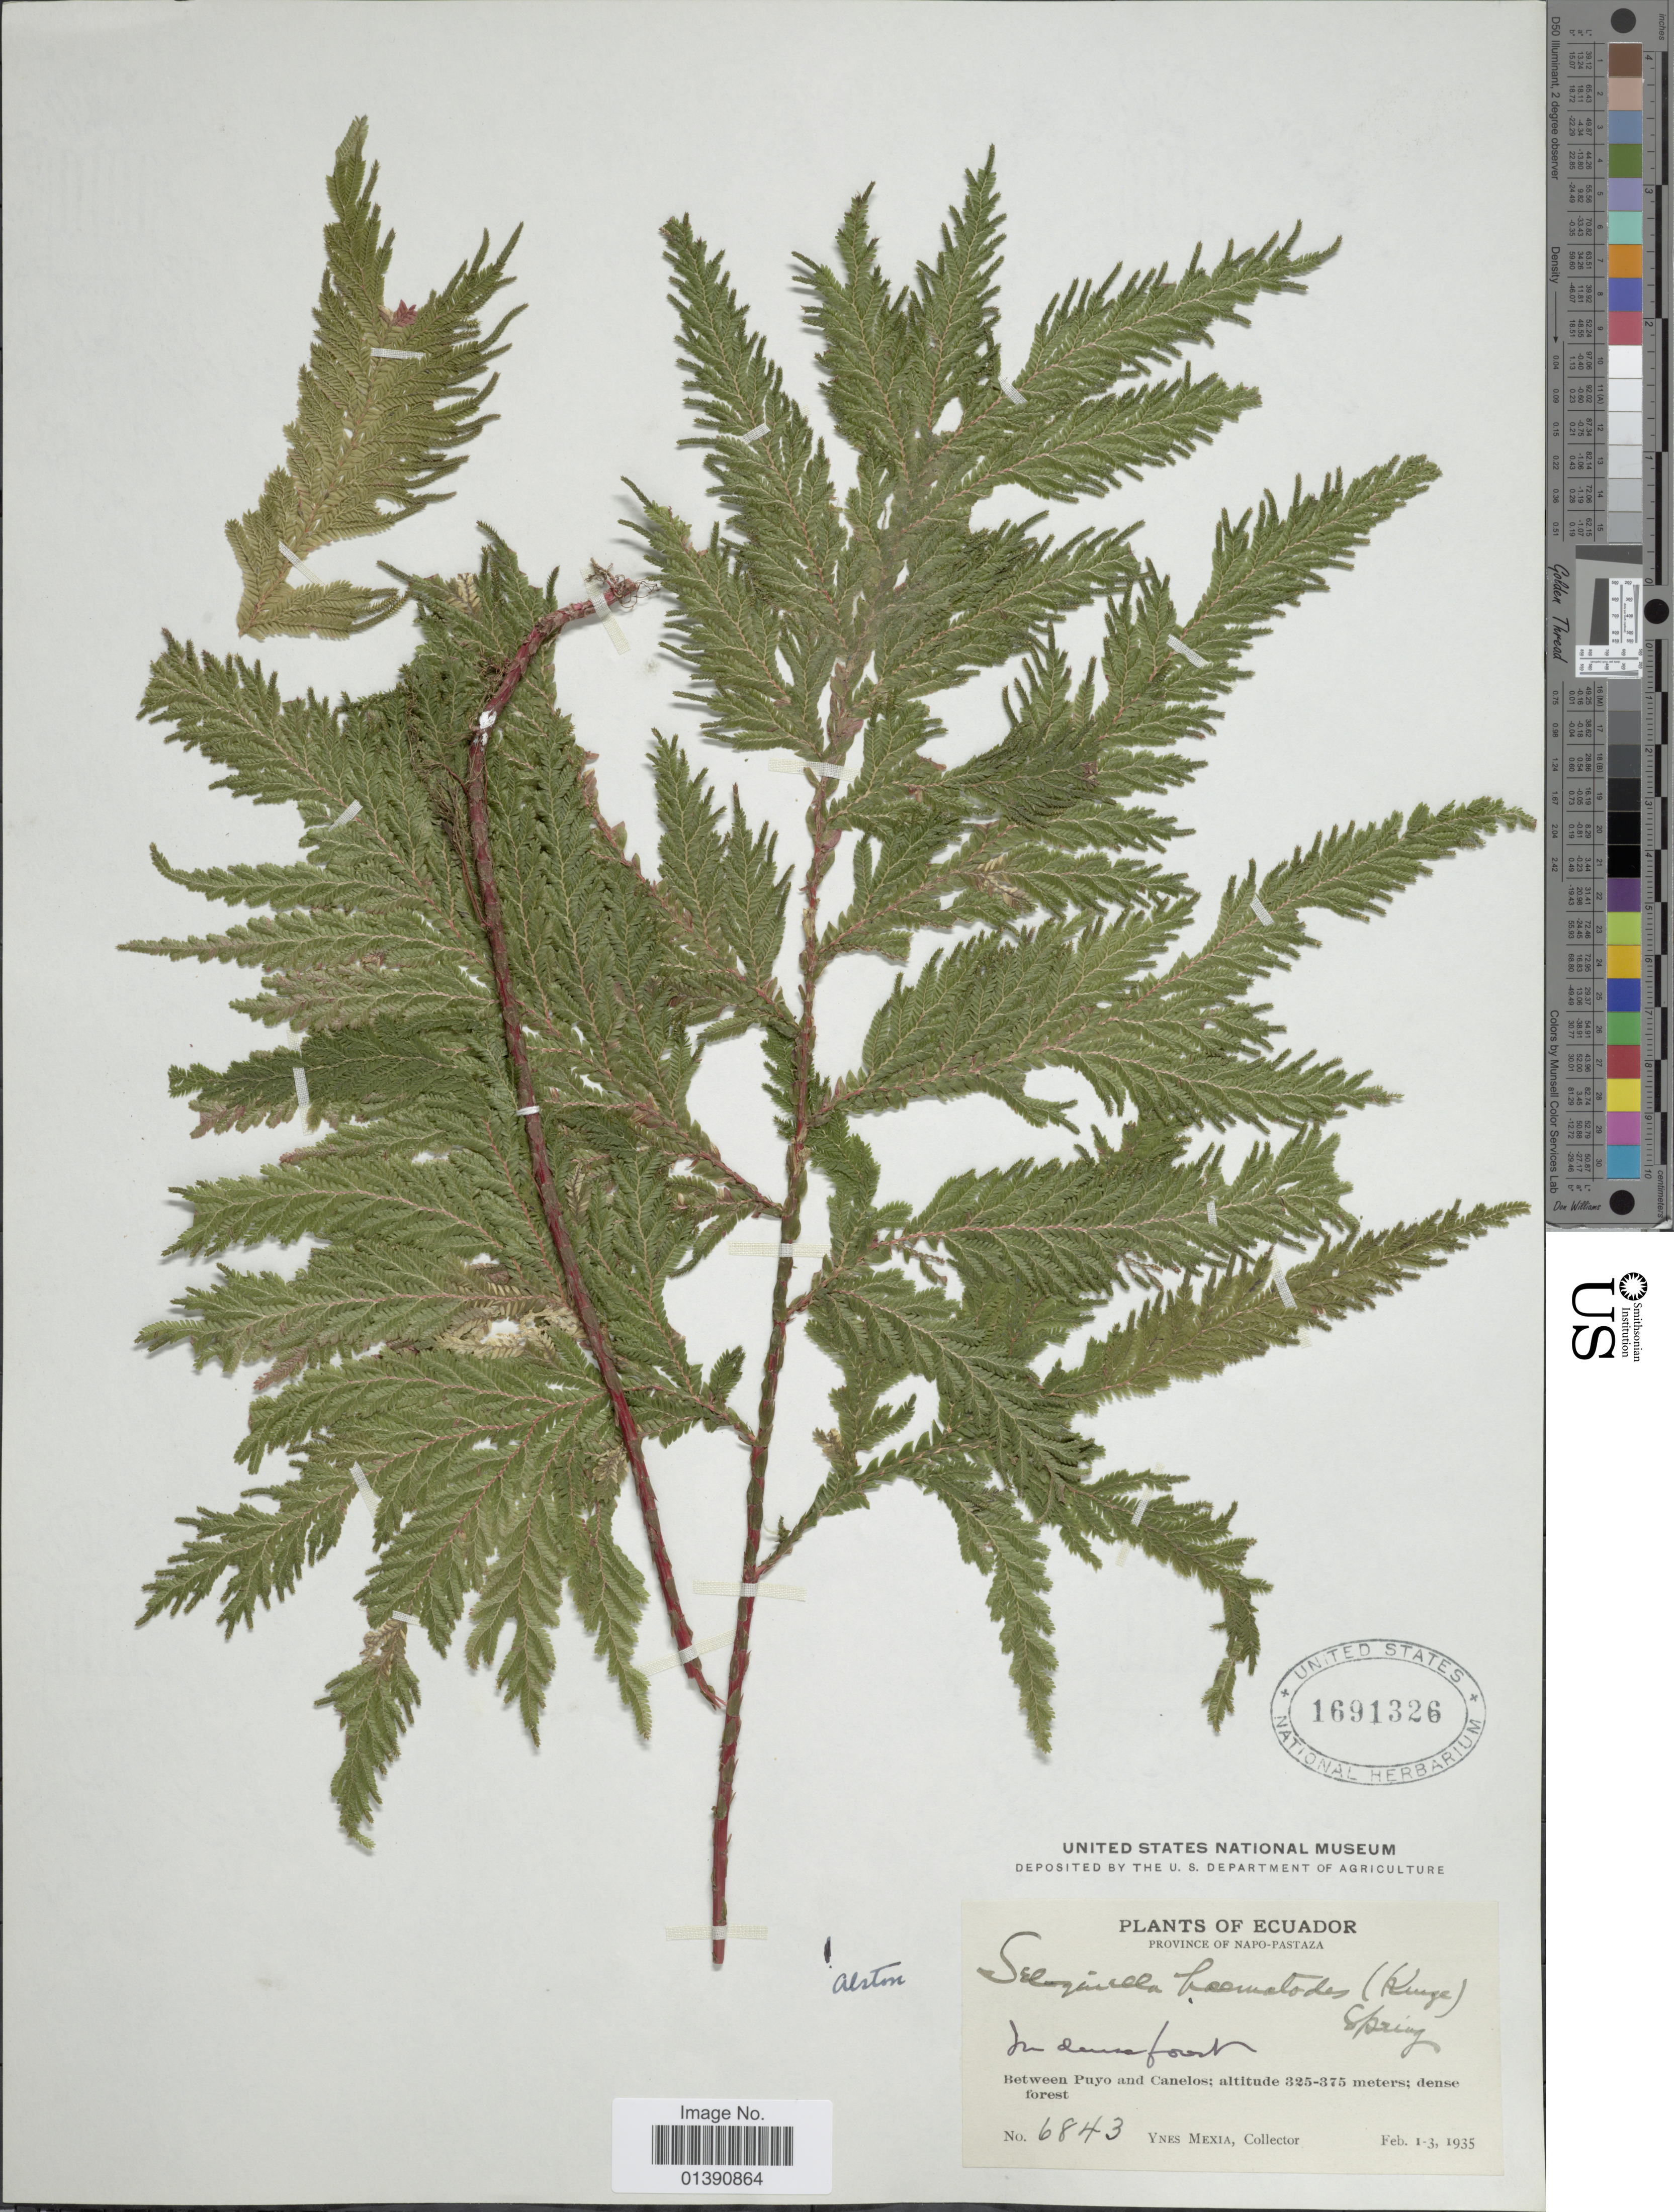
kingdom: Plantae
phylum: Tracheophyta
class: Lycopodiopsida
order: Selaginellales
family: Selaginellaceae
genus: Selaginella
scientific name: Selaginella haematodes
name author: (Kunze) Spring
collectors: Y. Mexia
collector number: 6843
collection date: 1935-02-01/1935-02-03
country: Ecuador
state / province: Napo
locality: Province of Napo-Pastaza, Between Puyo and Canelos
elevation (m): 325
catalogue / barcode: US 1691326